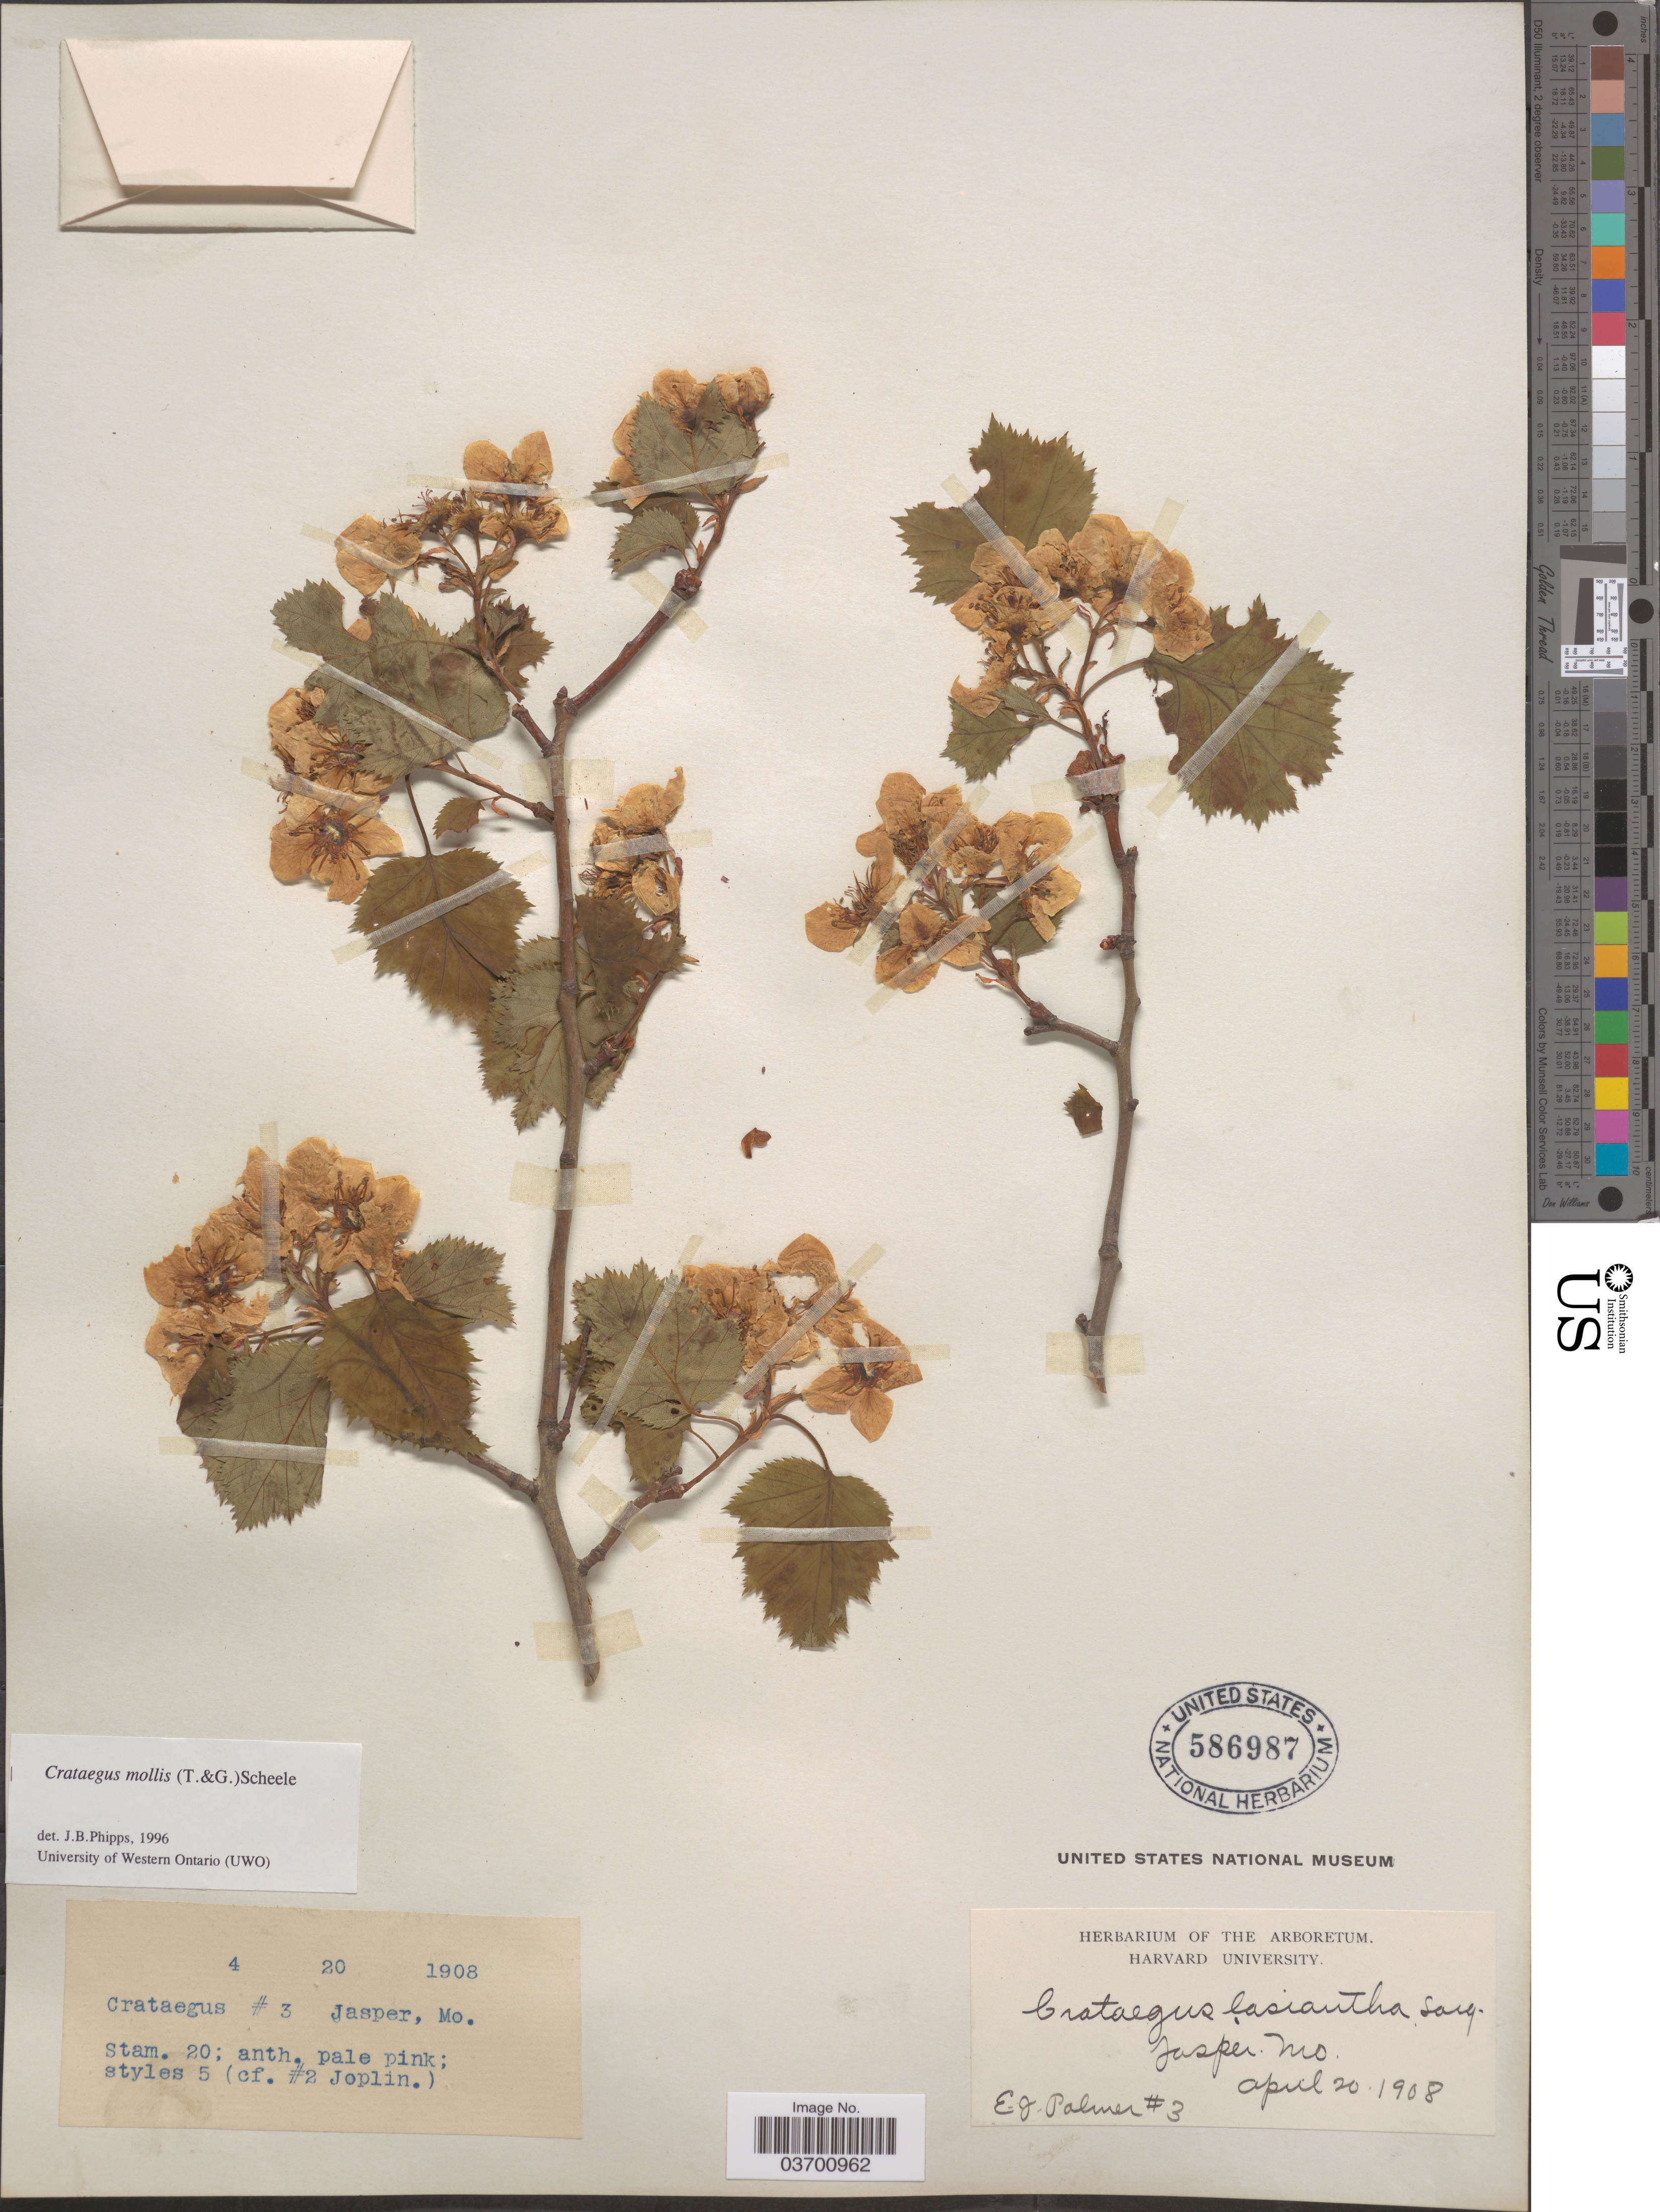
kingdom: Plantae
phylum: Tracheophyta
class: Magnoliopsida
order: Rosales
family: Rosaceae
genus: Crataegus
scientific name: Crataegus mollis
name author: (Torr. & A. Gray) Scheele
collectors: E. J. Palmer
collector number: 3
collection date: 1908-04-20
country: United States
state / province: Missouri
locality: Jasper.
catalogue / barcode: US 586987